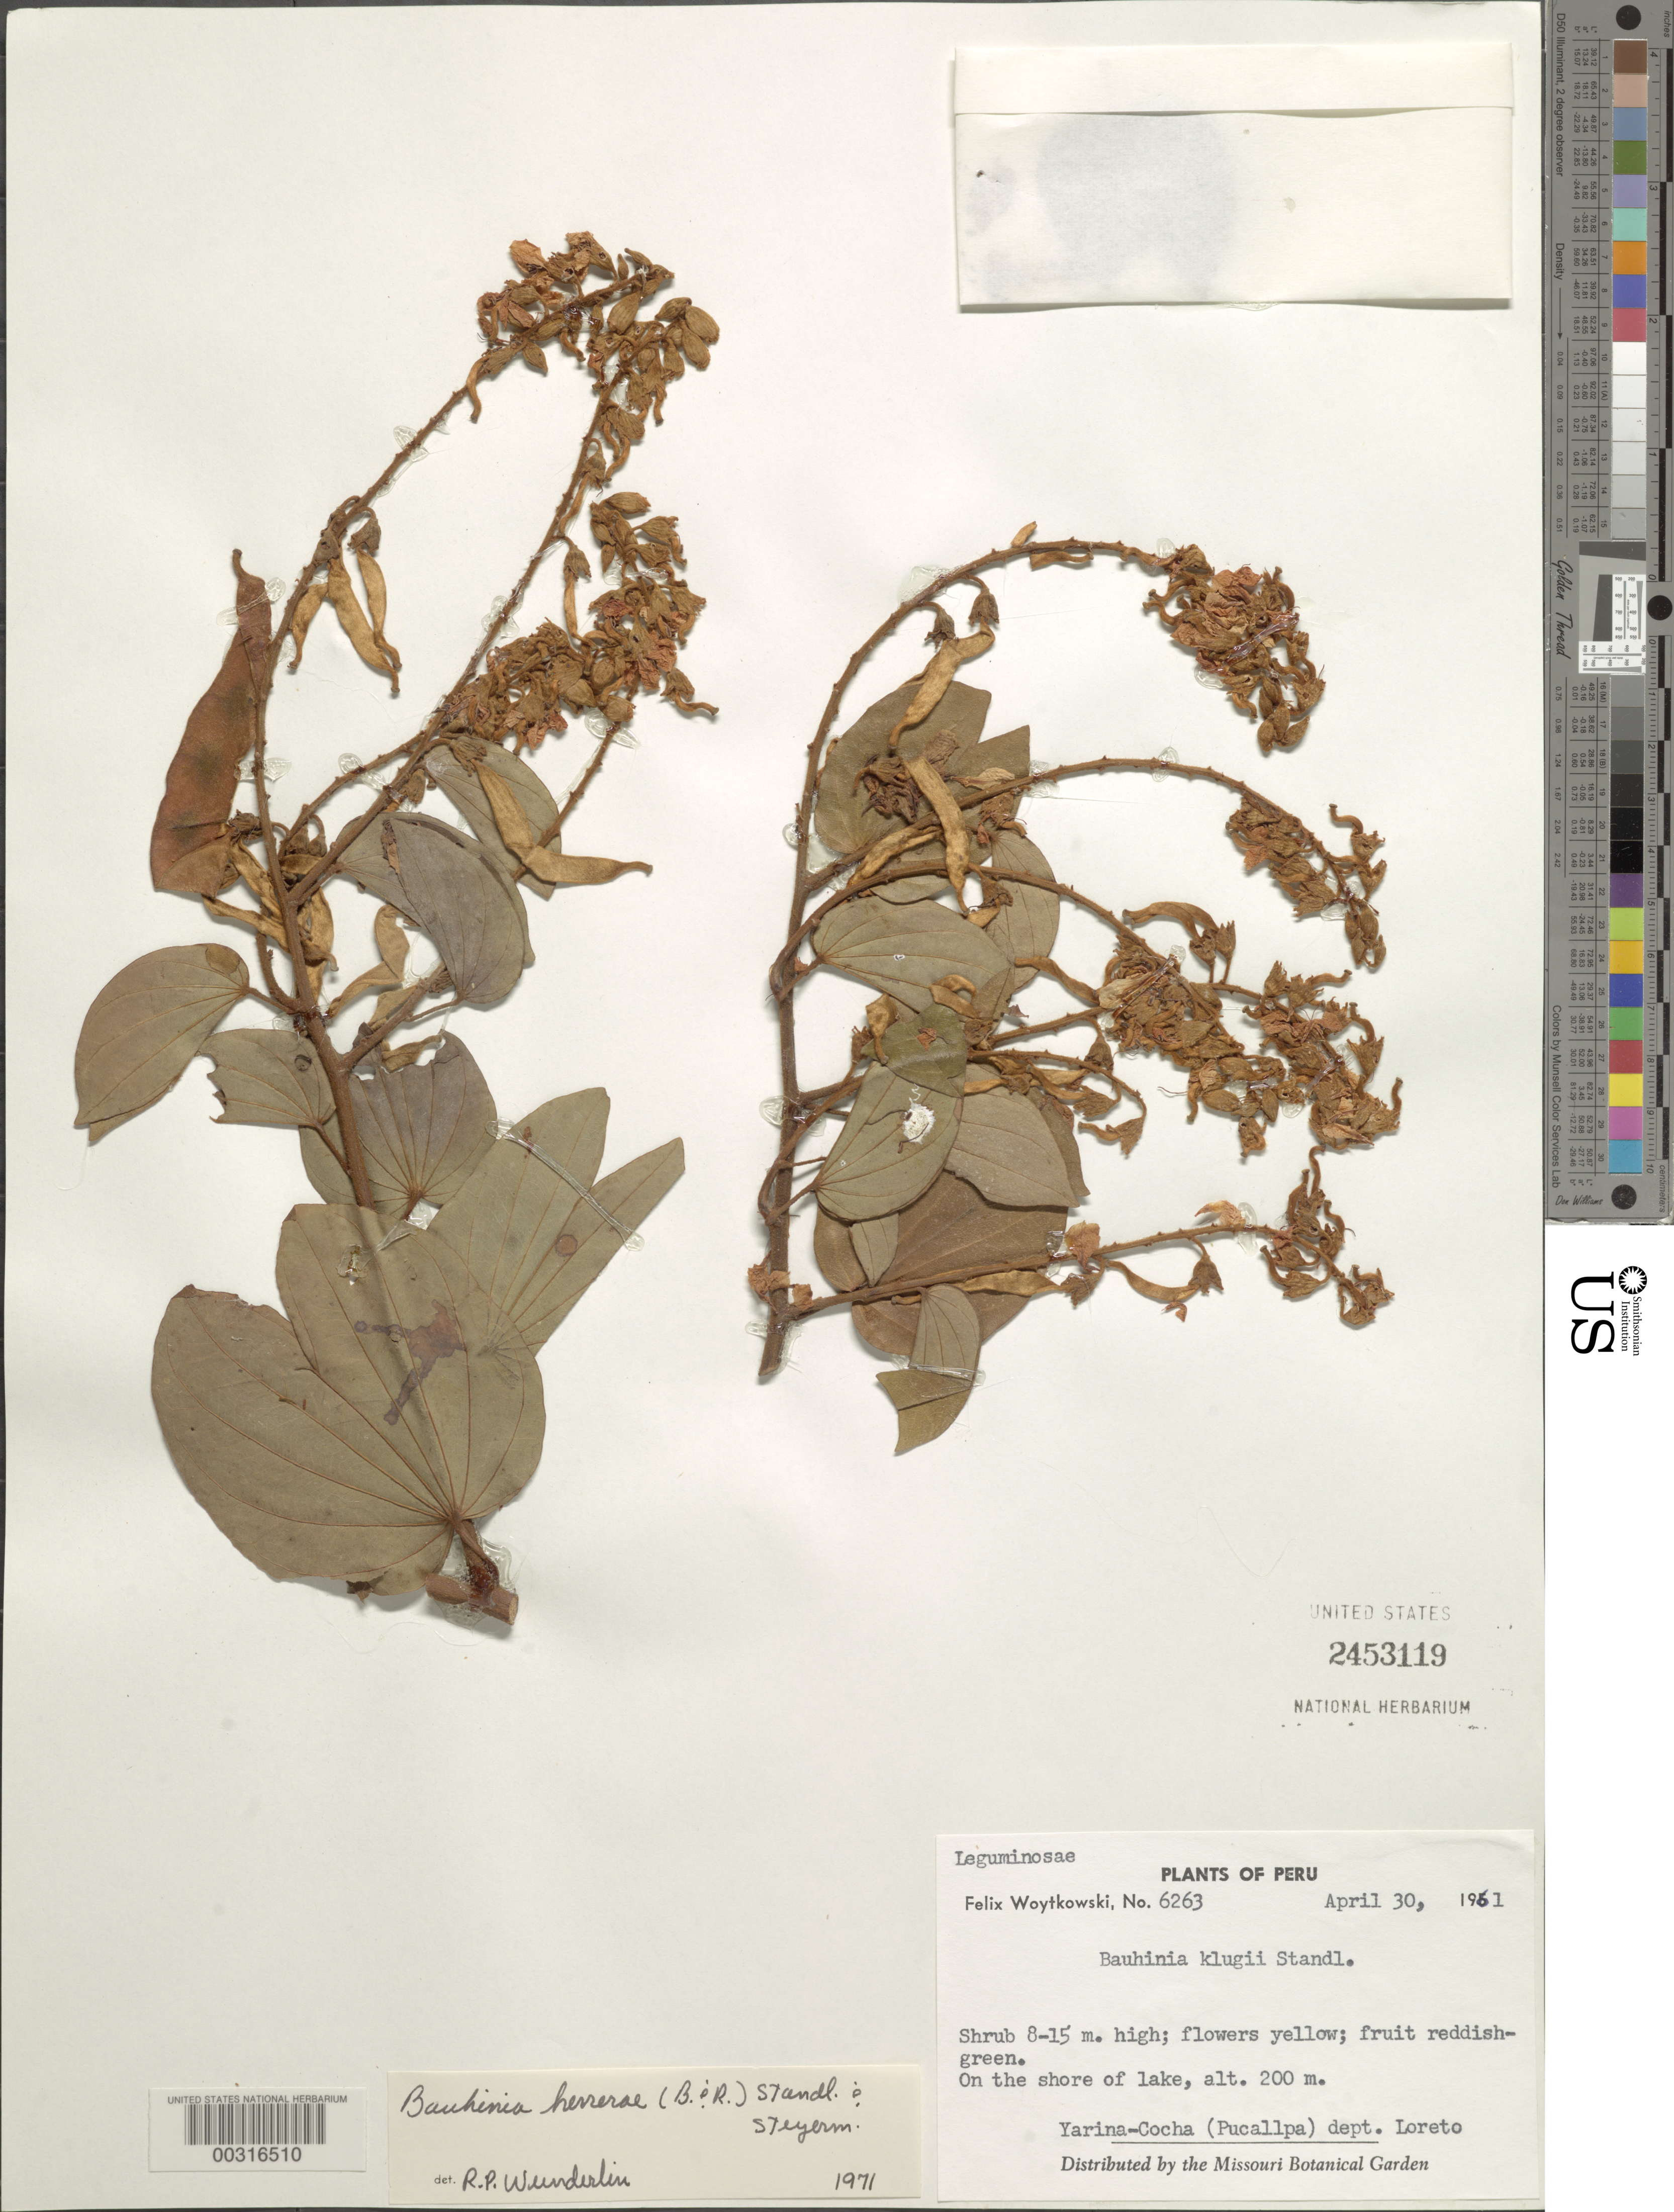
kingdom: Plantae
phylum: Tracheophyta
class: Magnoliopsida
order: Fabales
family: Fabaceae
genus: Bauhinia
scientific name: Bauhinia herrerae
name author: (Britton & Rose) Standl. & Steyerm.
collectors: F. Woytkowski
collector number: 6263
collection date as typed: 30 Apr 1961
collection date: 1961-04-30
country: Peru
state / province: Loreto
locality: Yarina-cocha (paucallpa)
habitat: On shore of lake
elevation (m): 200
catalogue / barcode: US 2453119